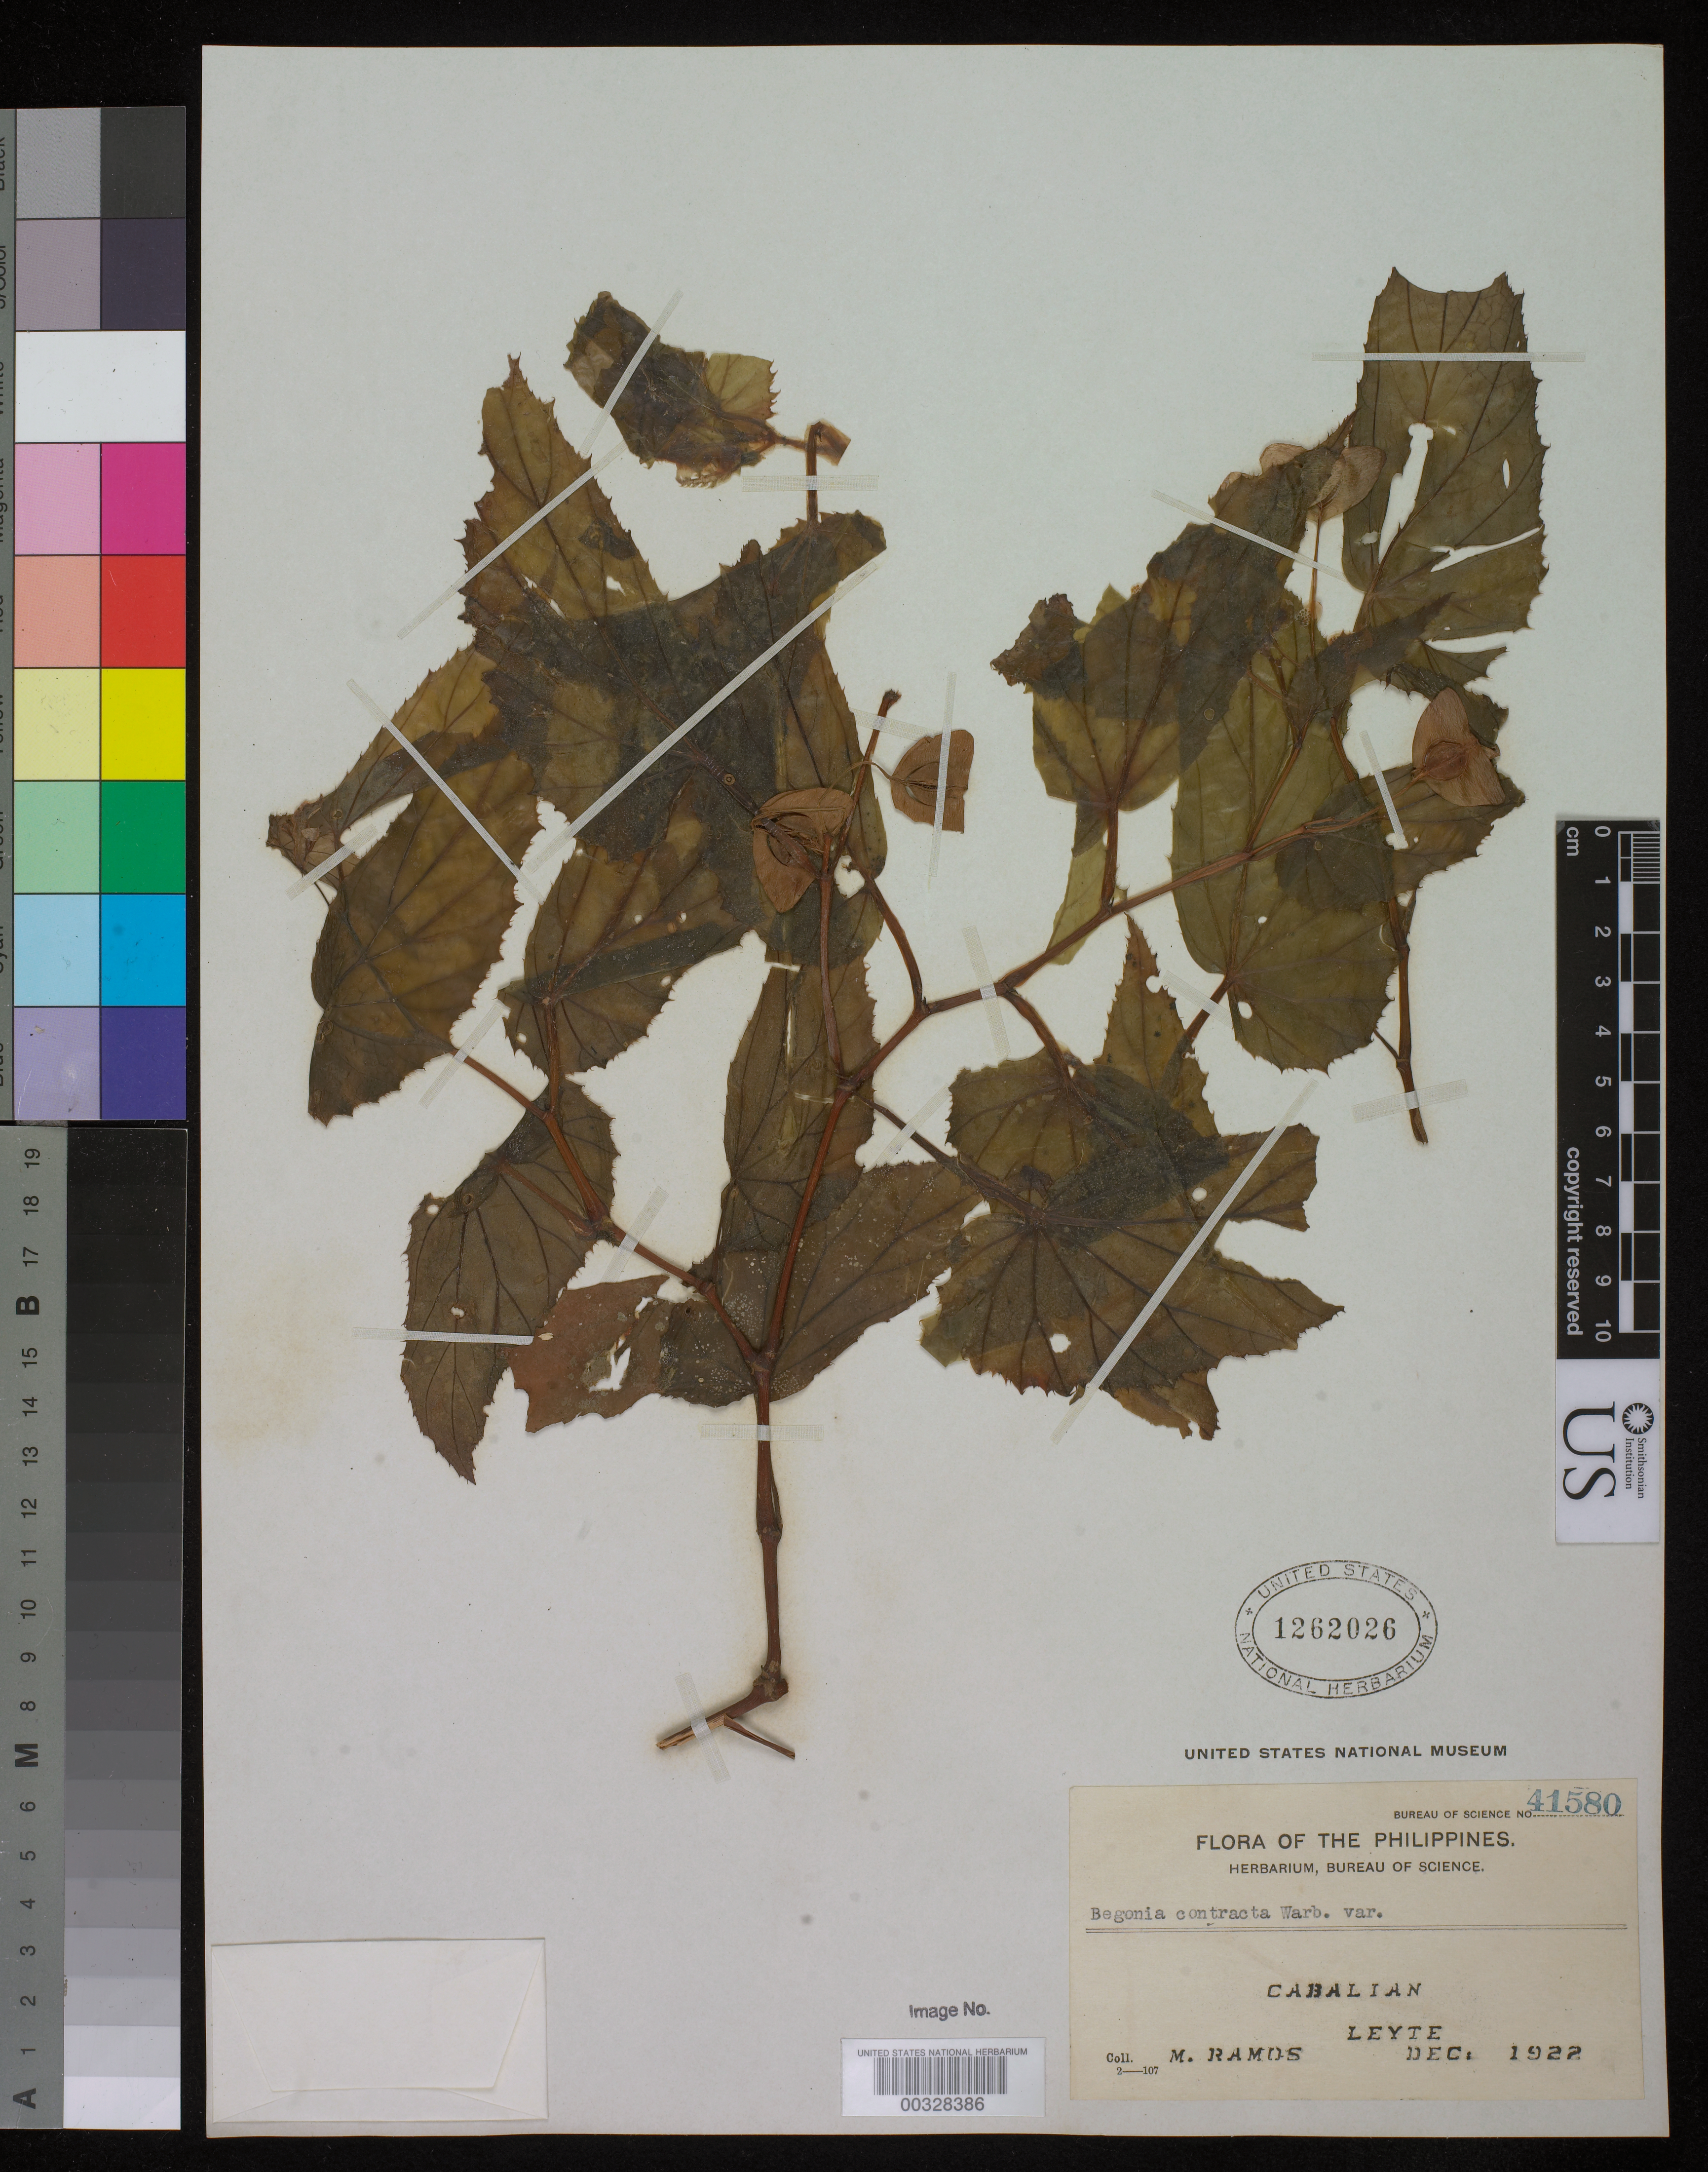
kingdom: Plantae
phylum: Tracheophyta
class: Magnoliopsida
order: Cucurbitales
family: Begoniaceae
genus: Begonia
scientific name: Begonia contracta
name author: Warb.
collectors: M. Ramos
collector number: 41580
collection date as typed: Dec 1922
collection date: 1922-12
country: Philippines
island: Leyte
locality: Cabalian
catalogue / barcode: US 1262026